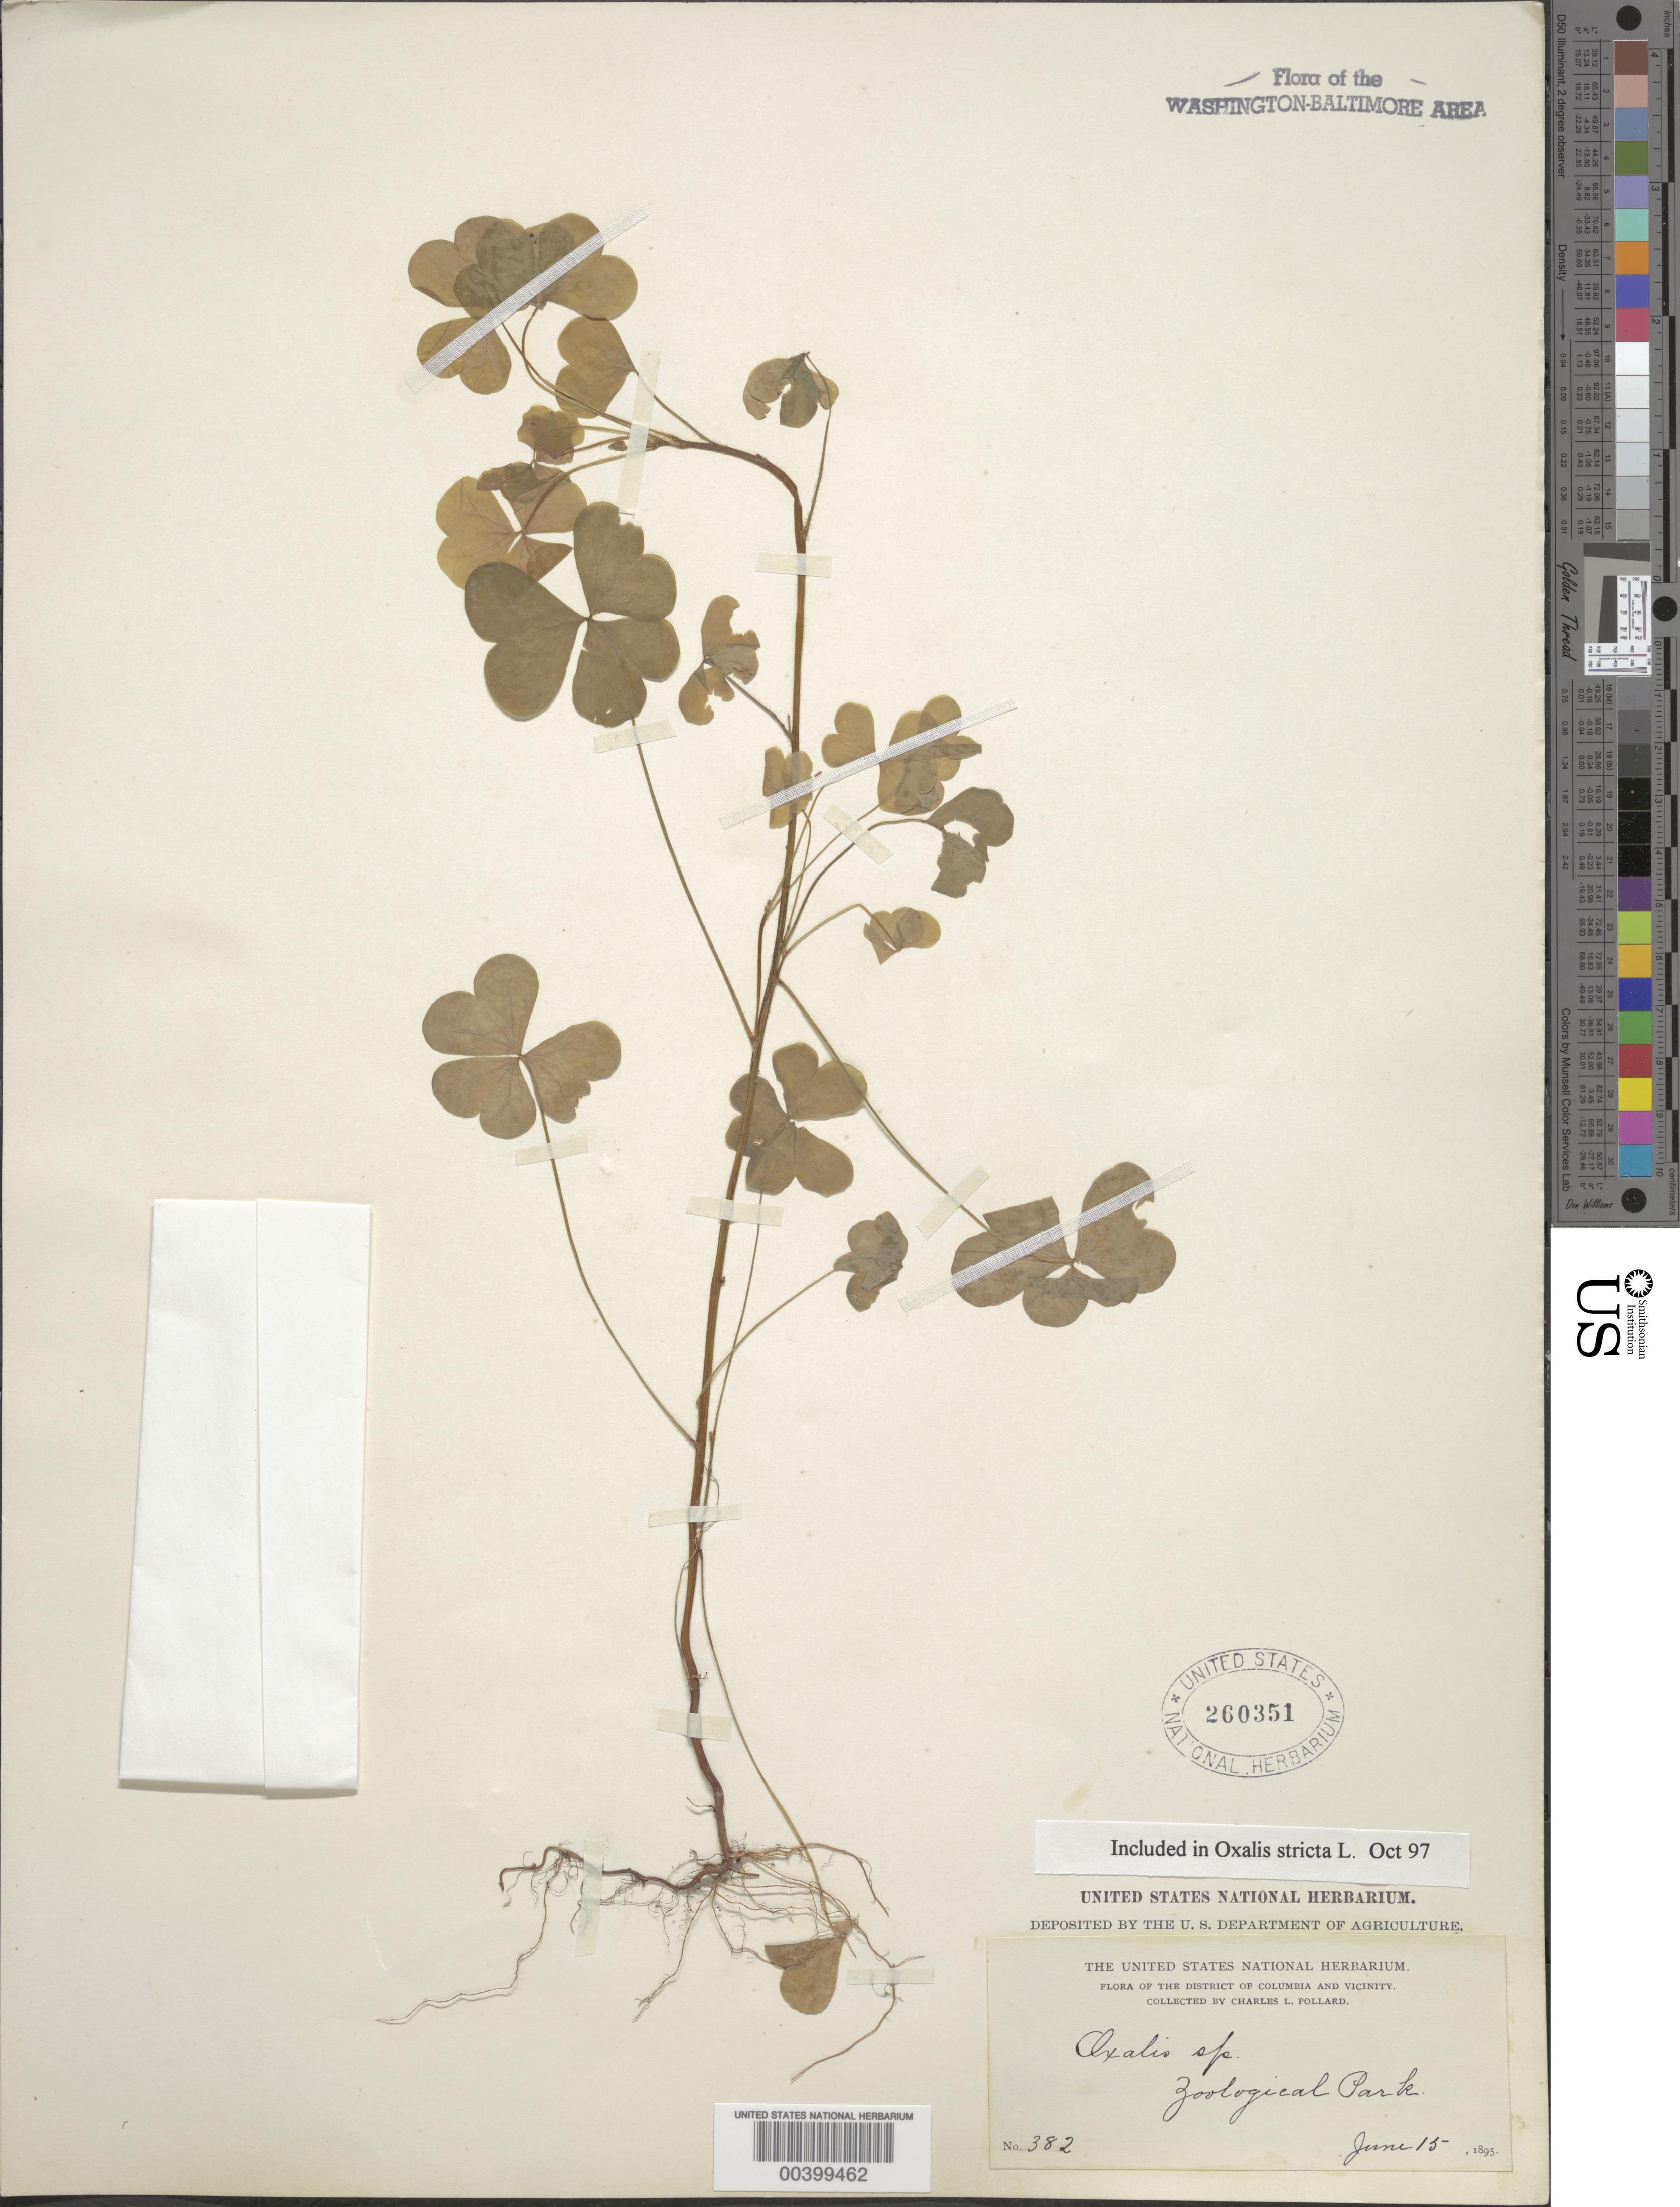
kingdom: Plantae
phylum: Tracheophyta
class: Magnoliopsida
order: Oxalidales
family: Oxalidaceae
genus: Oxalis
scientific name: Oxalis stricta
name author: L.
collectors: C. L. Pollard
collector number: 382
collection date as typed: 15 Jun 1895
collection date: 1895-06-15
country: United States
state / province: District of Columbia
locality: Zoological Park Rock Creek Park and Vicinity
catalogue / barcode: US 260351